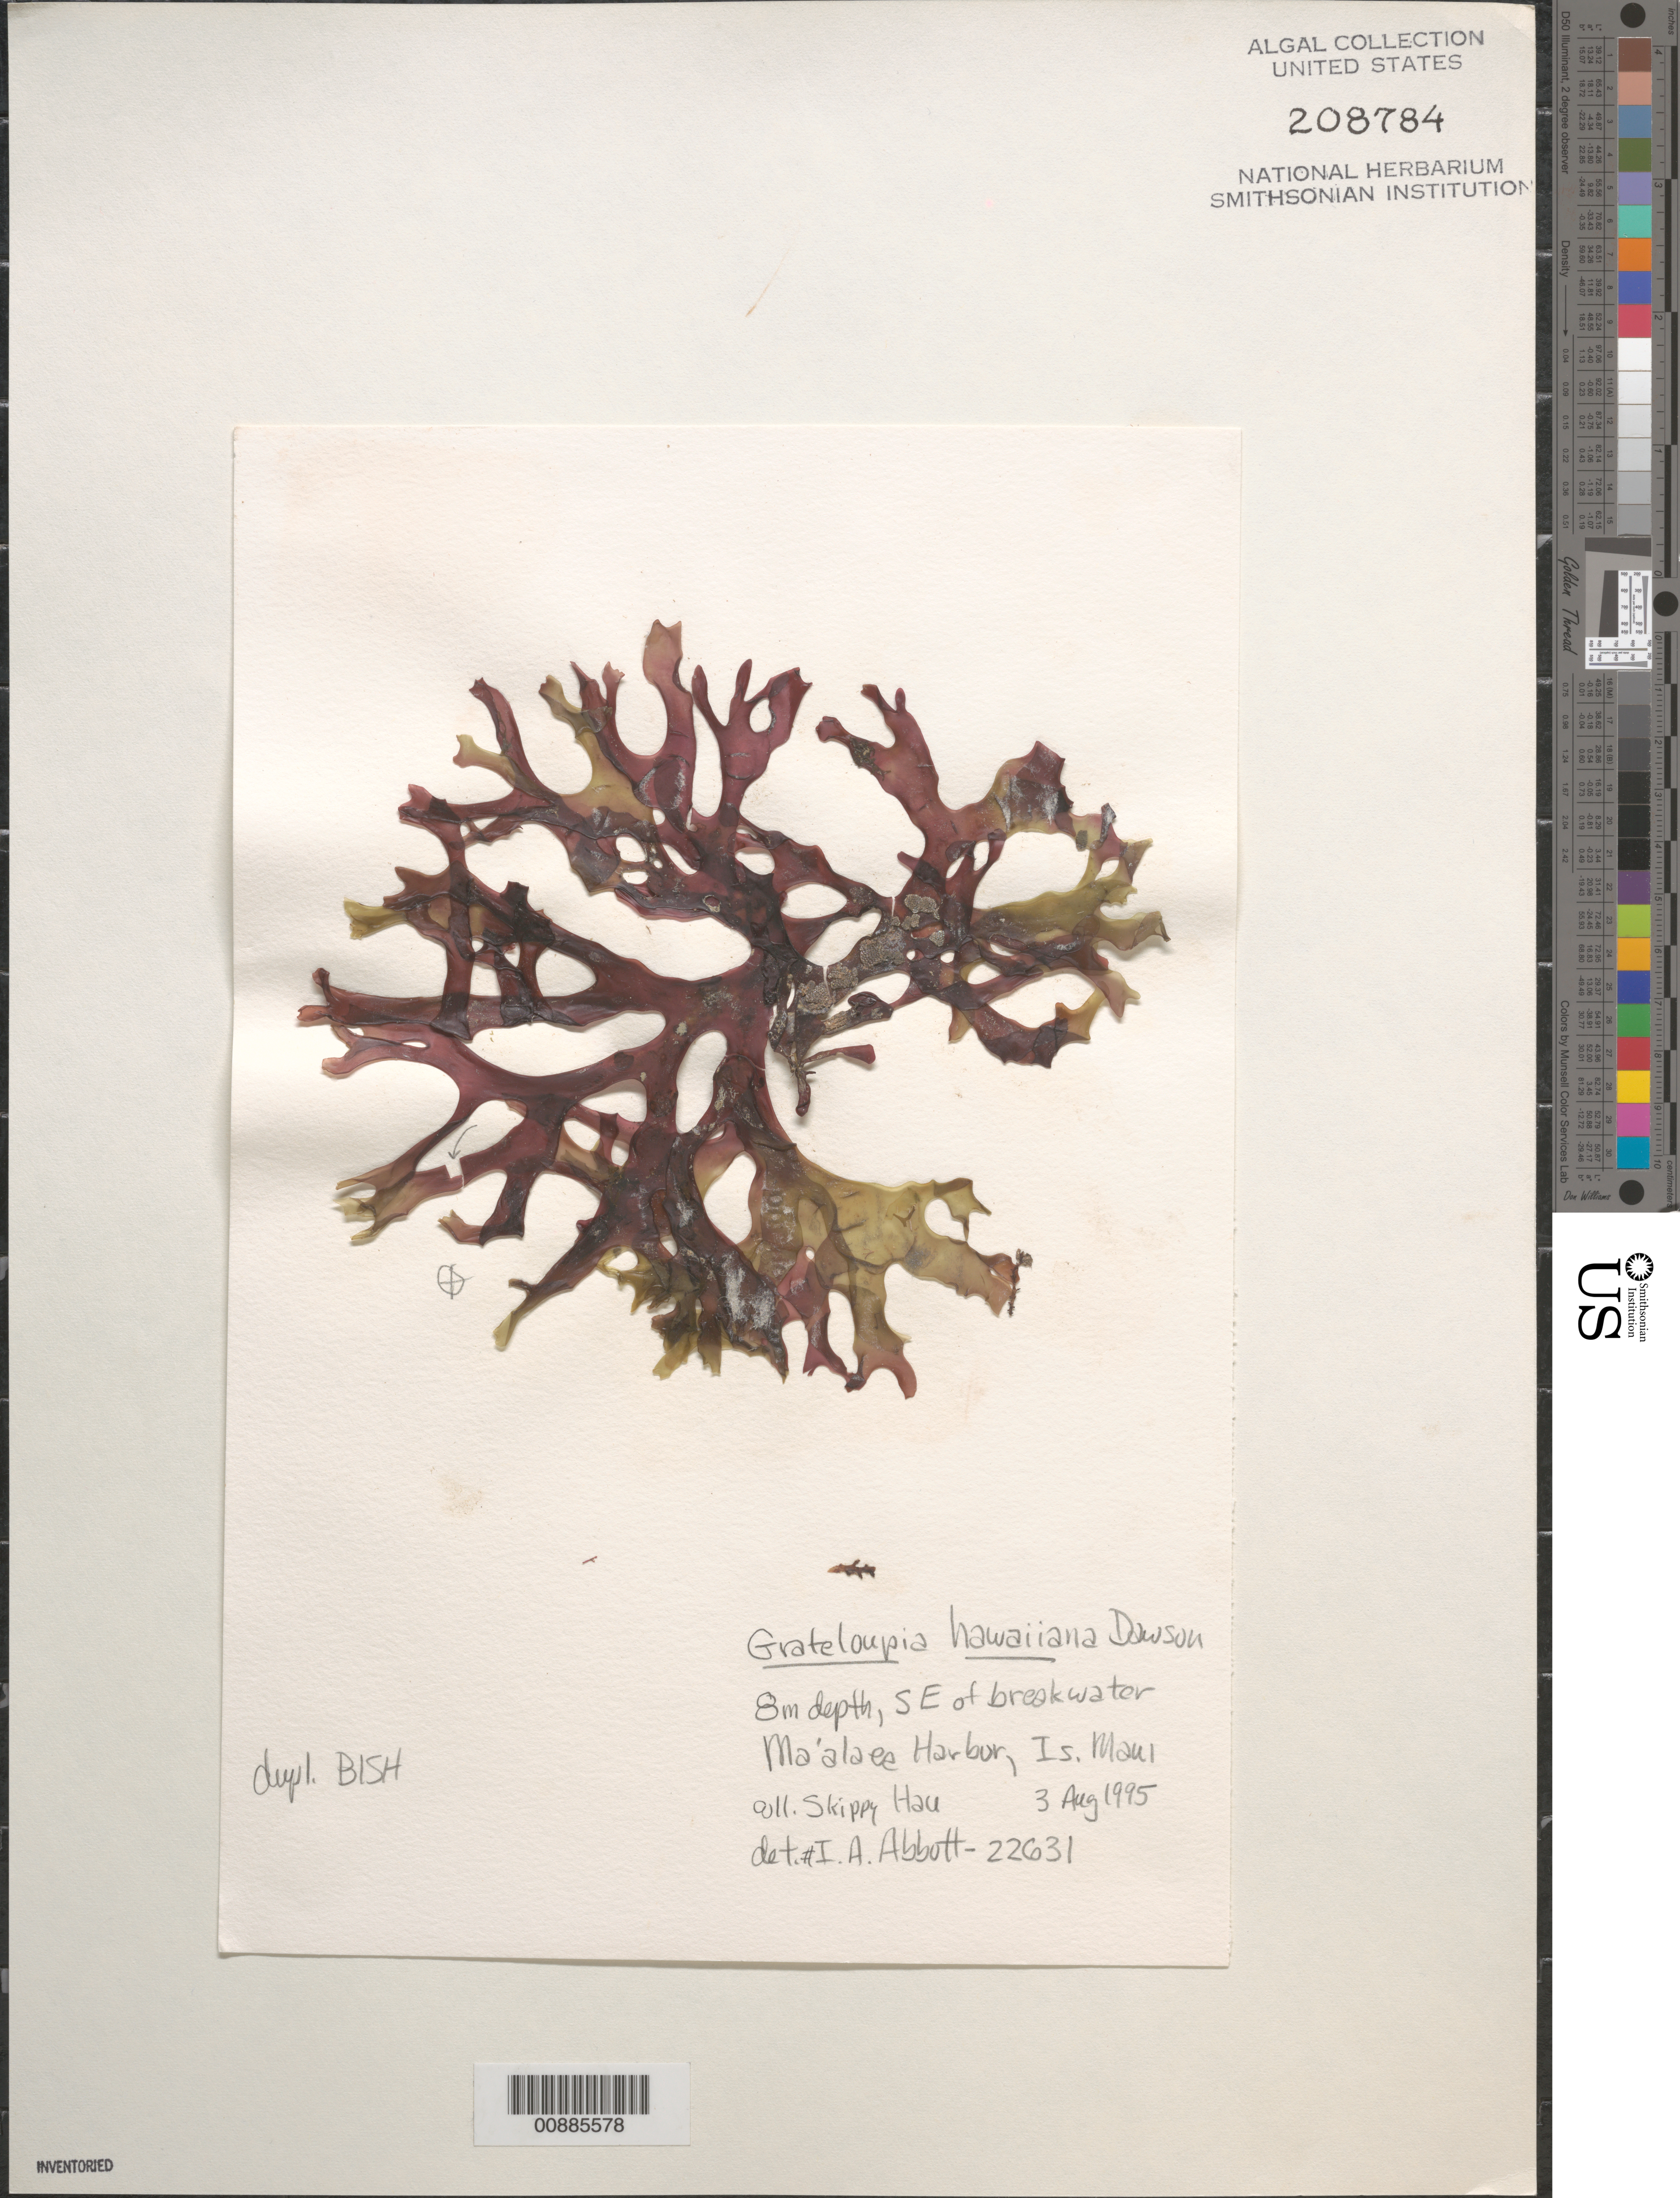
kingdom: Plantae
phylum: Rhodophyta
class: Florideophyceae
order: Halymeniales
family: Halymeniaceae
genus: Grateloupia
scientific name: Grateloupia hawaiiana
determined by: Abbott, Isabella A.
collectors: S. Hau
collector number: IAA 22631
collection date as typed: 03 Aug 1995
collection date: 1995-08-03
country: United States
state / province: Hawaii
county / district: Maui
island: Maui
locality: Ma'alaea southeast of breakwater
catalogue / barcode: US 208784